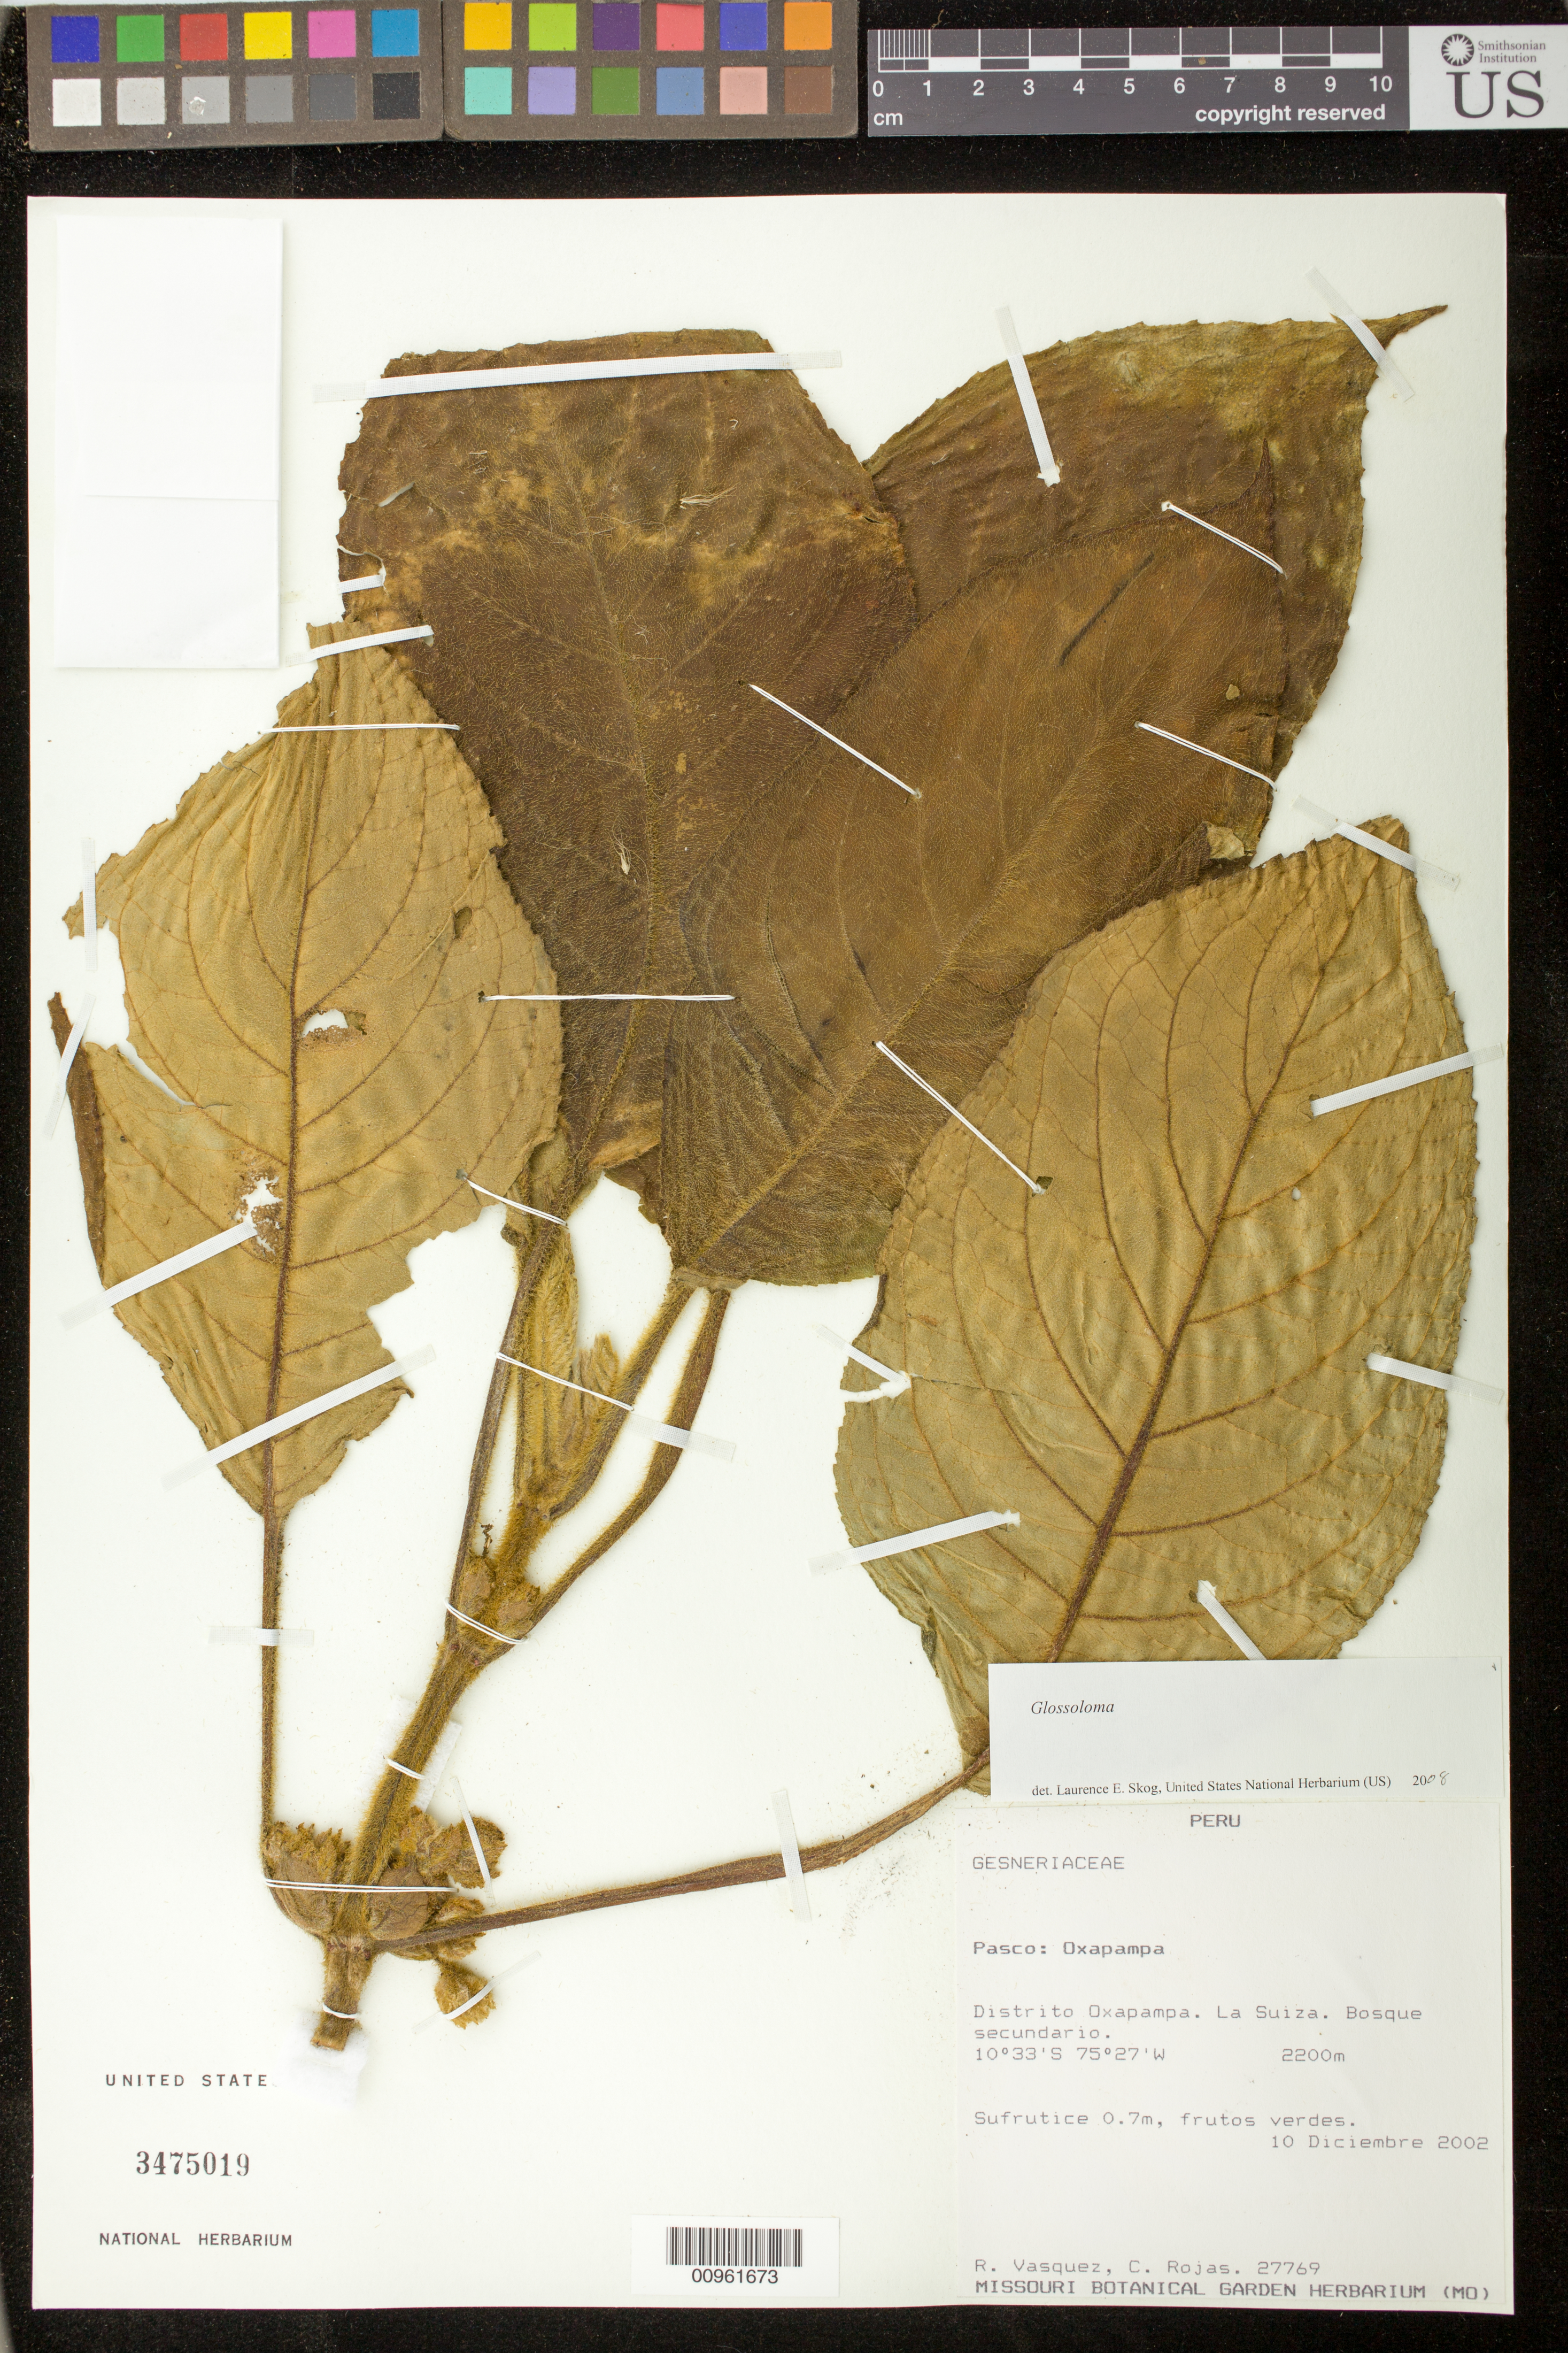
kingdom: Plantae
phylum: Tracheophyta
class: Magnoliopsida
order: Lamiales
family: Gesneriaceae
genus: Glossoloma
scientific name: Glossoloma sp.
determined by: Skog, Laurence E.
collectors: R. Vásquez & C. Rojas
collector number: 27769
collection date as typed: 10 Dec 2002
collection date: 2002-12-10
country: Peru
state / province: Pasco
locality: Pasco: Oxapampa. Distrito Oxapampa. La Suiza.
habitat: Bosque secundario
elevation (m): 2200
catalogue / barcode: US 3475019